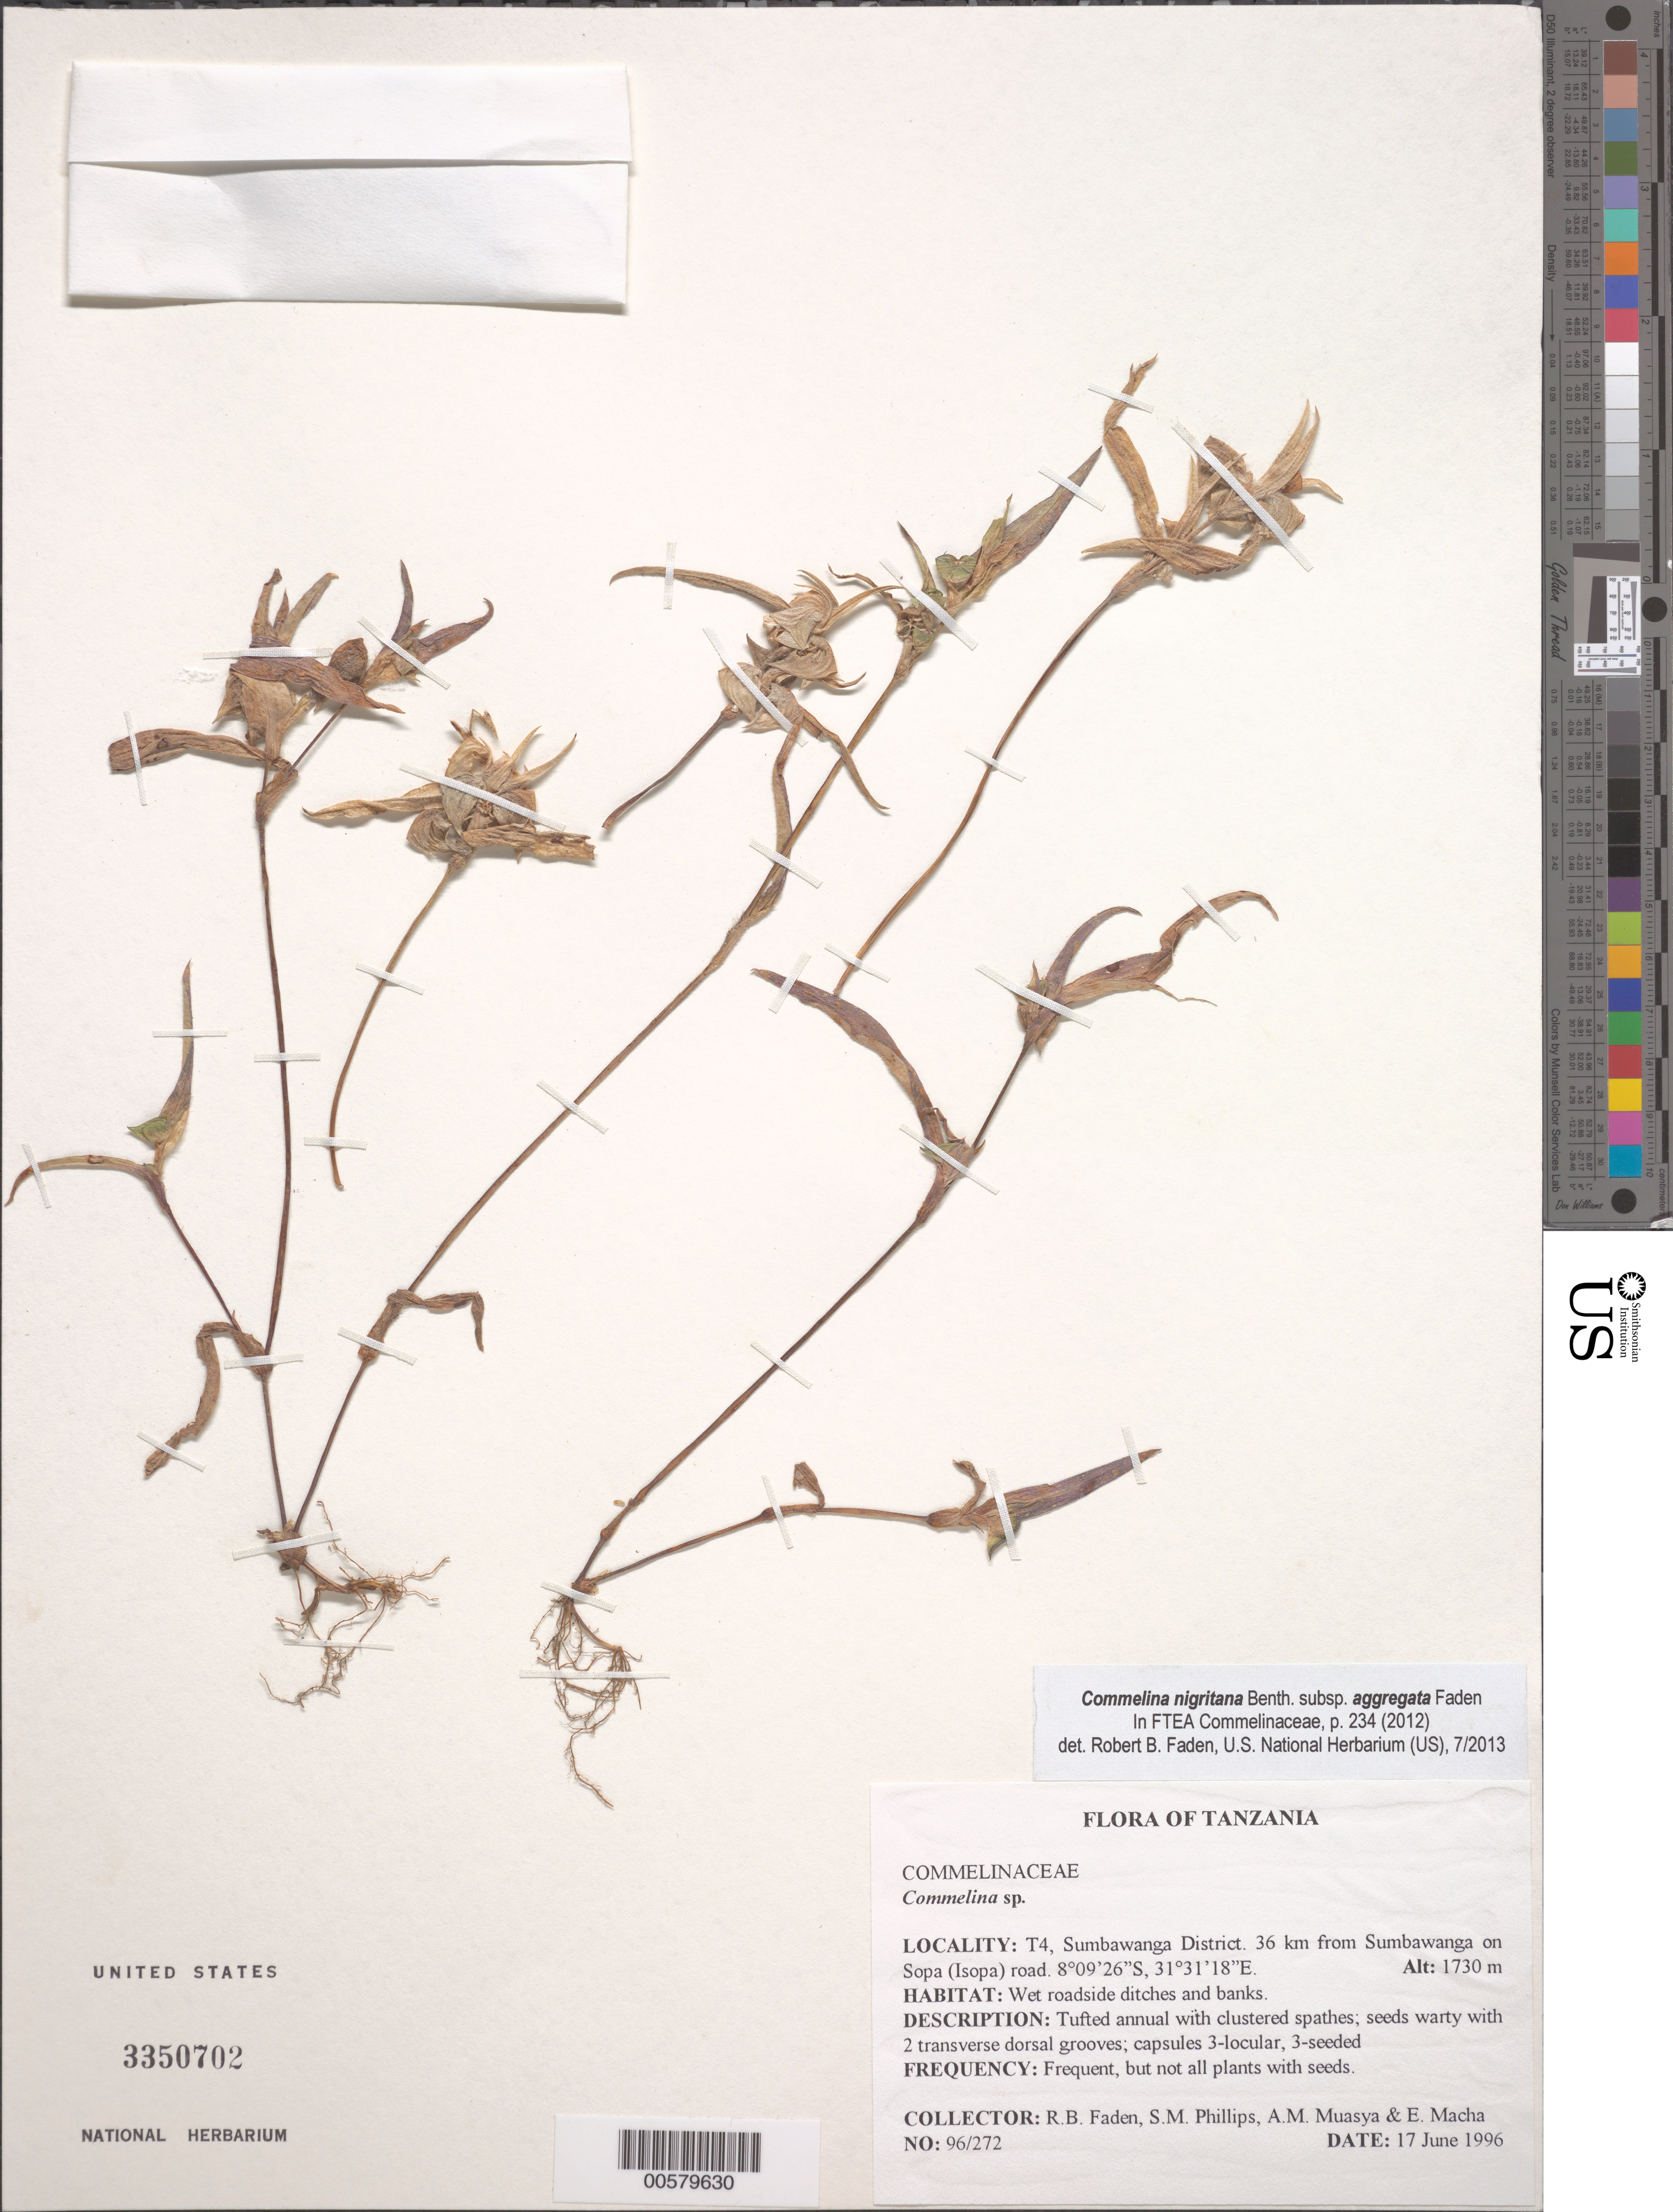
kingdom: Plantae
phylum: Tracheophyta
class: Liliopsida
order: Commelinales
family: Commelinaceae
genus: Commelina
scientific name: Commelina sp.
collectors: R. B. Faden, S. M. Phillips, A. Muasya & E. Macha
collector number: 96/272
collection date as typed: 17 Jun 1996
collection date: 1996-06-17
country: Tanzania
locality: T4, sumbawanga dist., from sumbawanga to sopa (isopa) road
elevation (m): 1730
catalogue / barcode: US 3350702